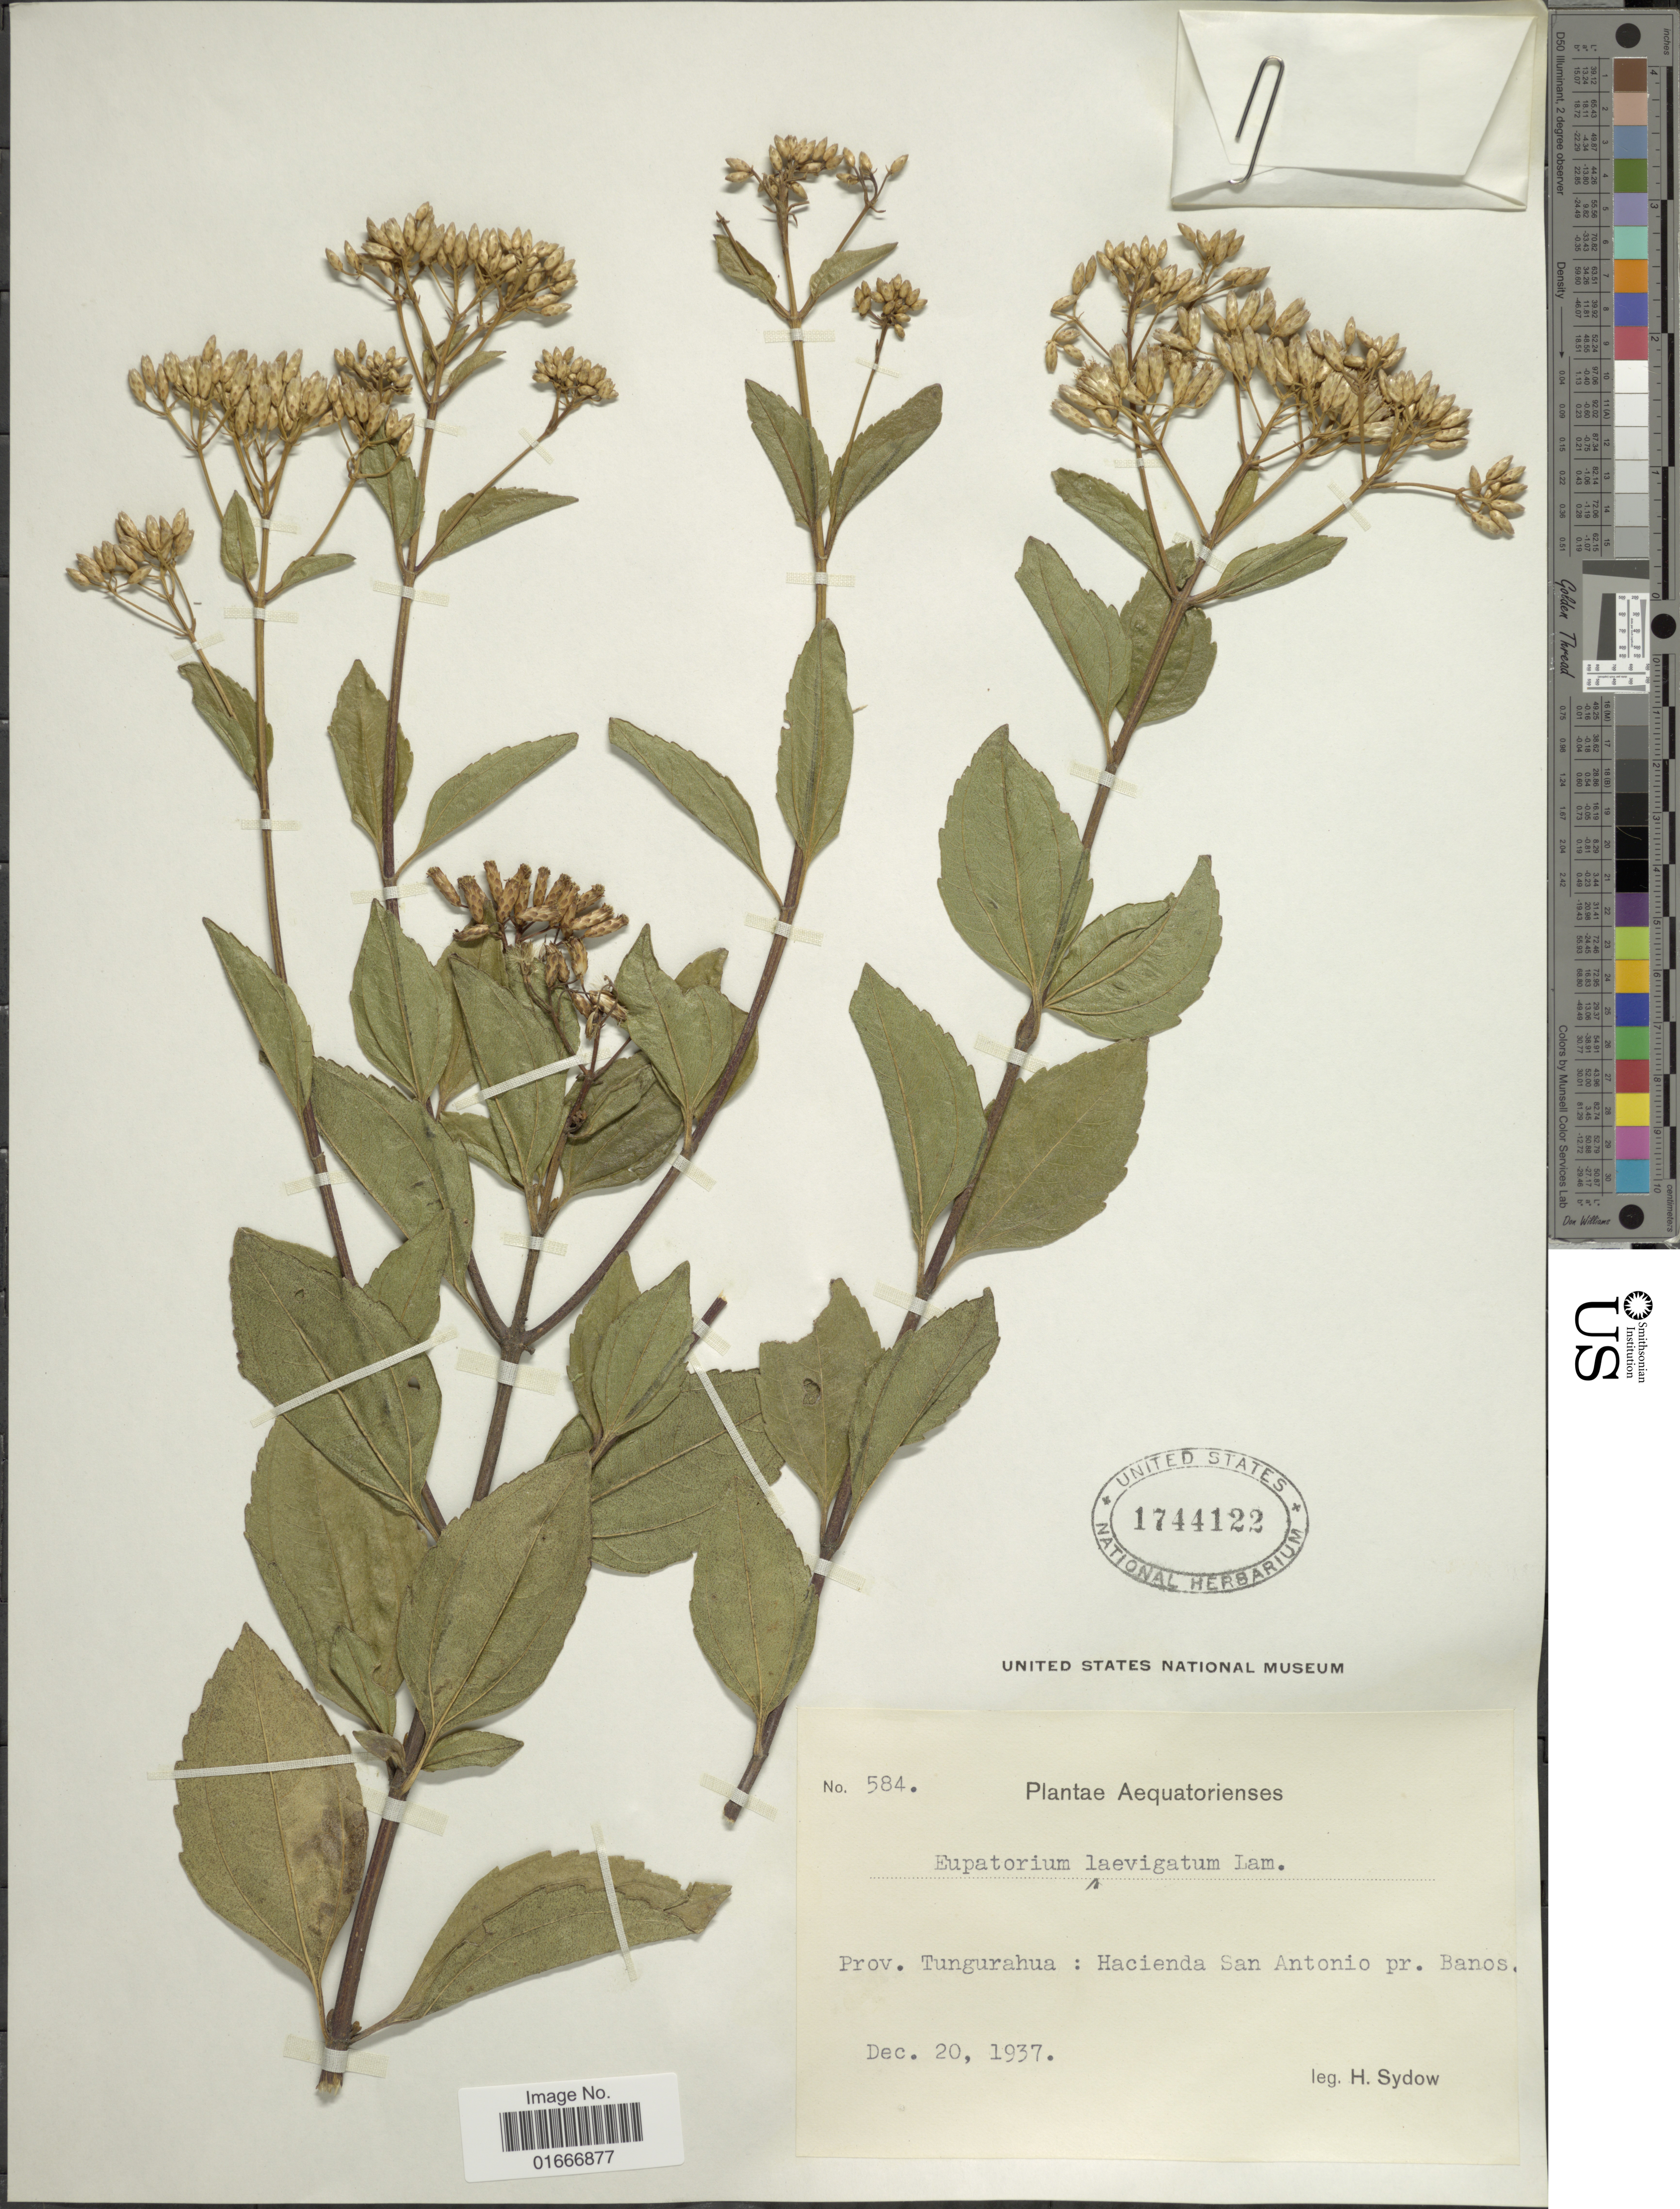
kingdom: Plantae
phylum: Tracheophyta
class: Magnoliopsida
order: Asterales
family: Asteraceae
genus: Chromolaena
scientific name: Chromolaena laevigata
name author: (Lam.) R.M. King & H. Rob.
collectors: H. Sydow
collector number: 584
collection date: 1937-12-20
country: Ecuador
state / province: Tungurahua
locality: Prov. Tungurahua: Hacienda San Antonio pr. Banos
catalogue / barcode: US 1744122